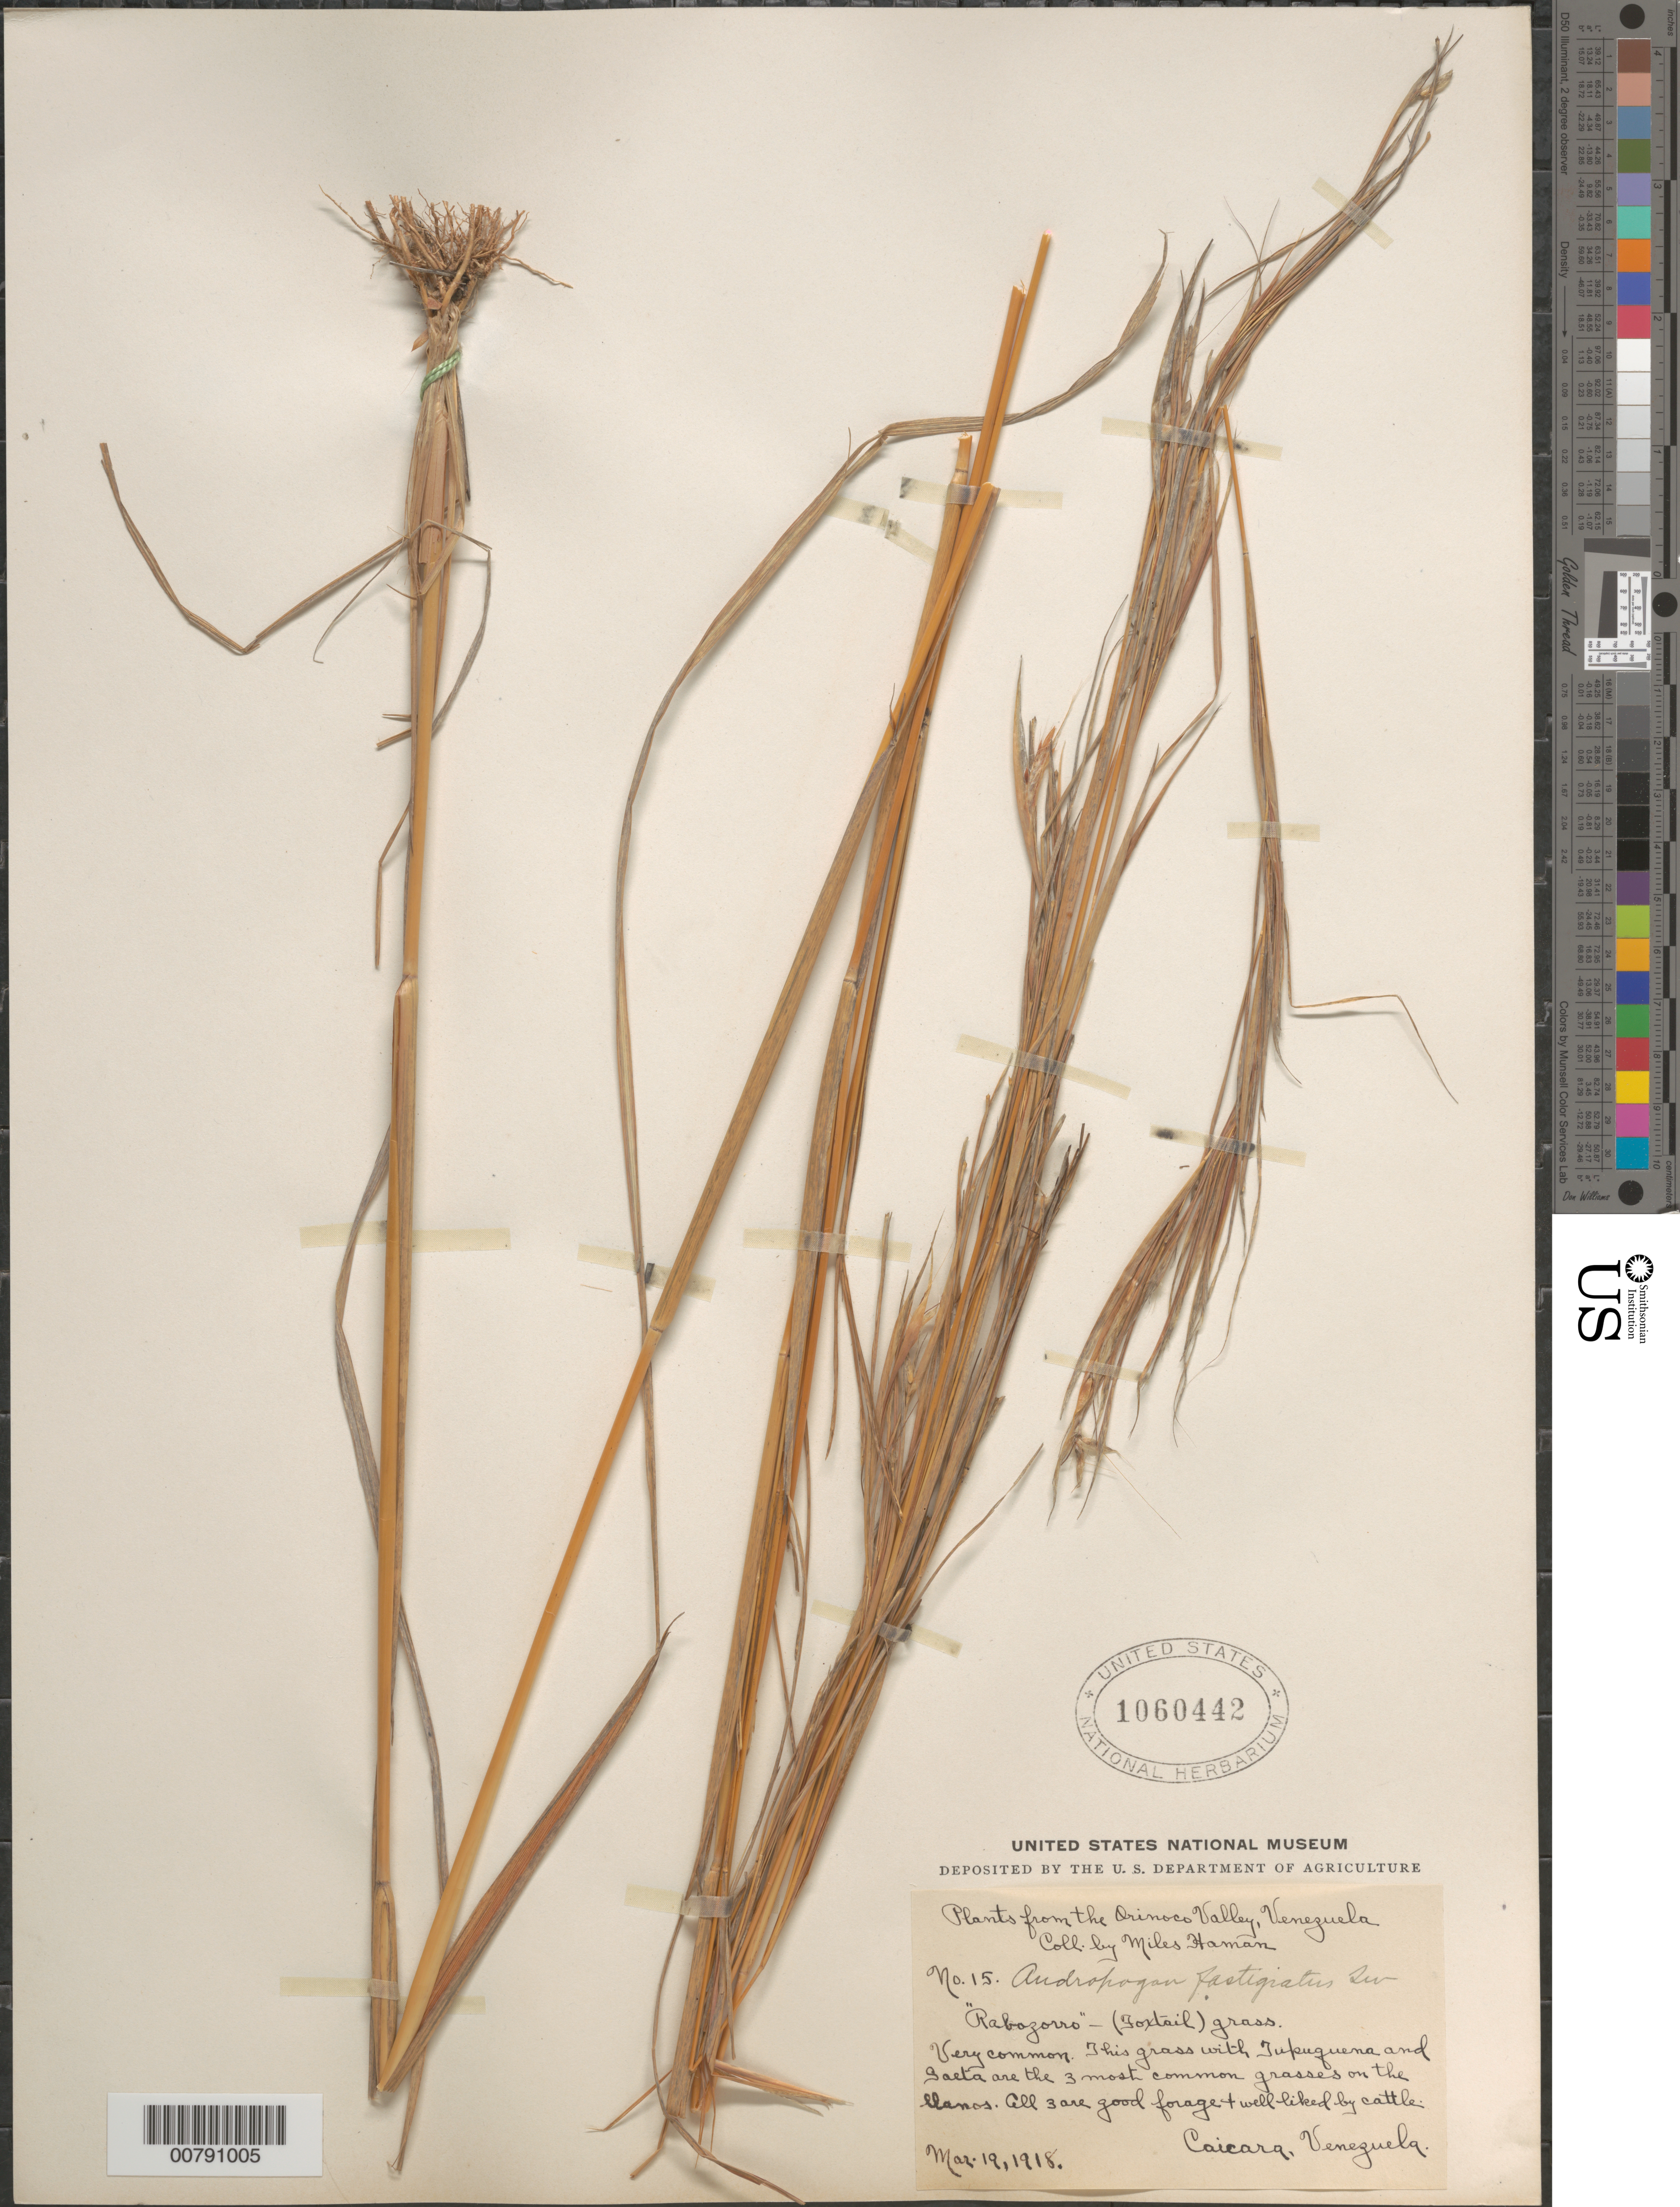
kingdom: Plantae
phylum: Tracheophyta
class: Liliopsida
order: Poales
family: Poaceae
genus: Diectomis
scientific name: Diectomis fastigiata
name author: (Sw.) P. Beauv.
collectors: M. Haman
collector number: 15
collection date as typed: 19-Mar-18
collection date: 1918-03-19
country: Venezuela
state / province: Bolívar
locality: Orinoco Valley, Caicara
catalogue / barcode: US 1060442